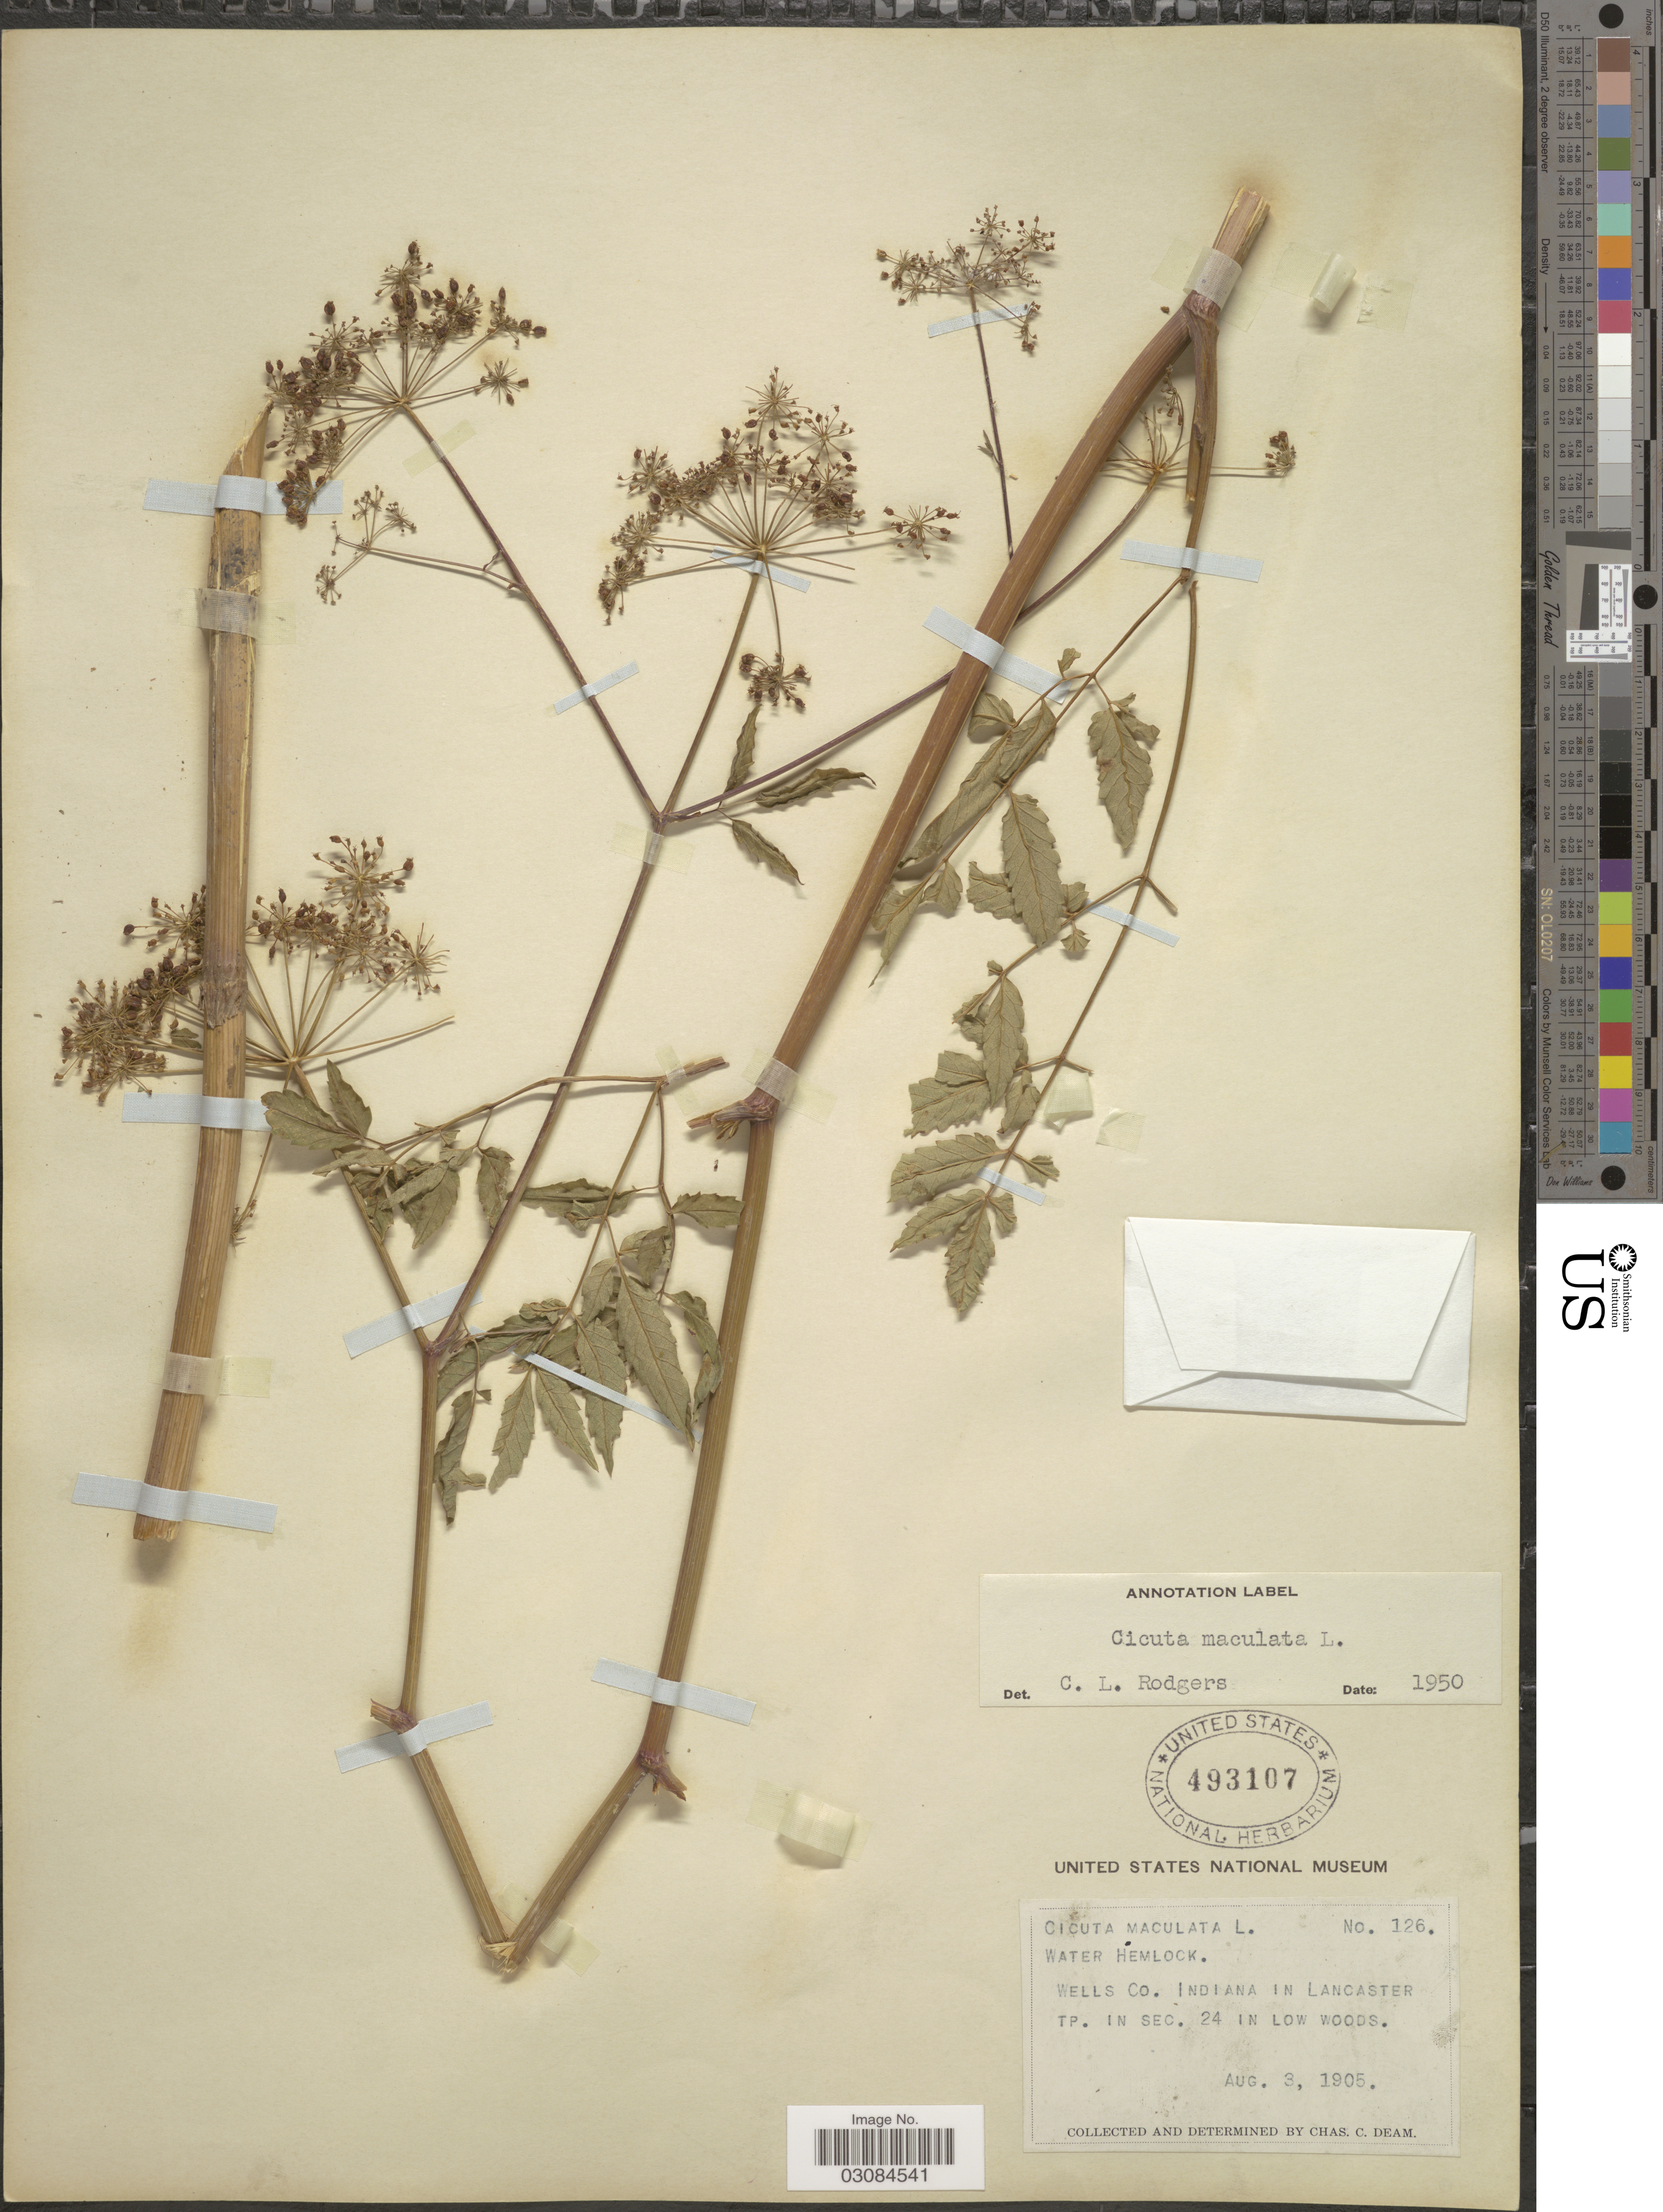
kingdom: Plantae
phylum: Tracheophyta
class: Magnoliopsida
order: Apiales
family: Apiaceae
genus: Cicuta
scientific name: Cicuta maculata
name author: L.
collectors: C. C. Deam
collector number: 126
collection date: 1905-08-03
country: United States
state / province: Indiana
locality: Wells Co. Indiana in Lancaster Tp. in Sec. 24 in low woods.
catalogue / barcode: US 493107